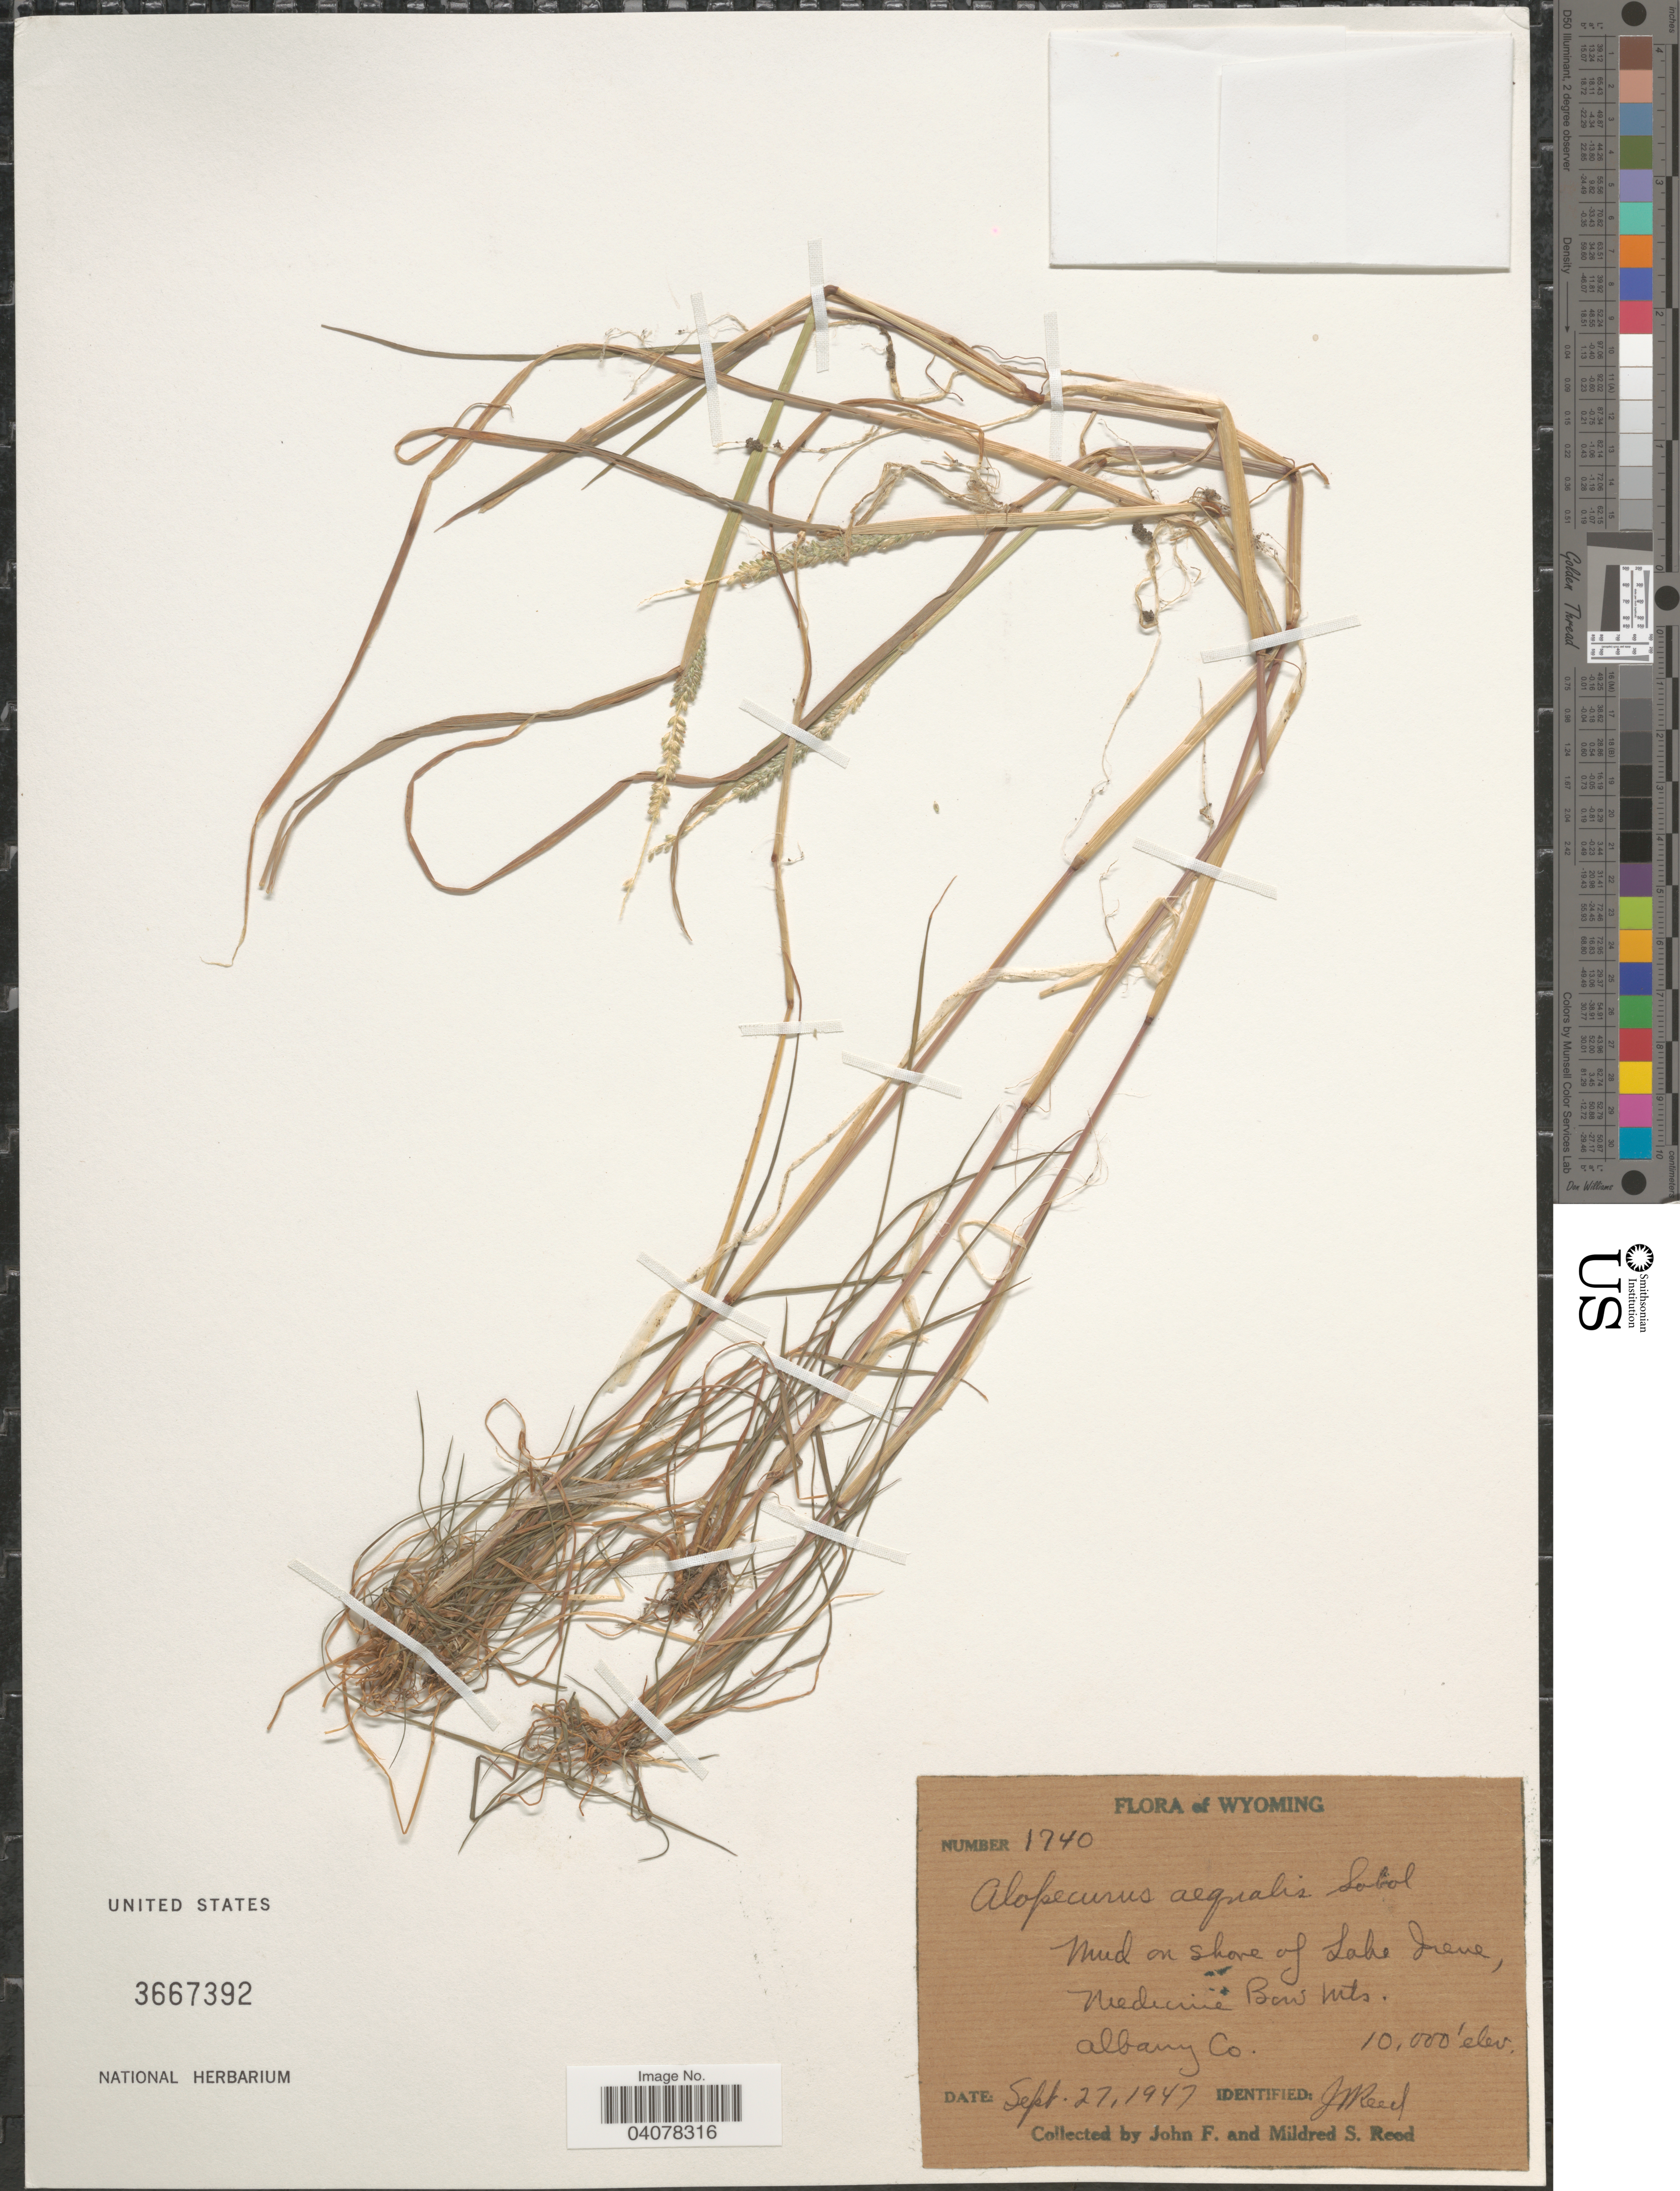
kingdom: Plantae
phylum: Tracheophyta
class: Liliopsida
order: Poales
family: Poaceae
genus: Alopecurus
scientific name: Alopecurus aequalis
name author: Sobol.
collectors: J. Reed & M. Reed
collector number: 1740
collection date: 1947-09-27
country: United States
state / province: Wyoming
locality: Mud on shore of Lake Irene, Medicine Bow Mts., Albany Co.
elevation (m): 3048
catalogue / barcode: US 3667392